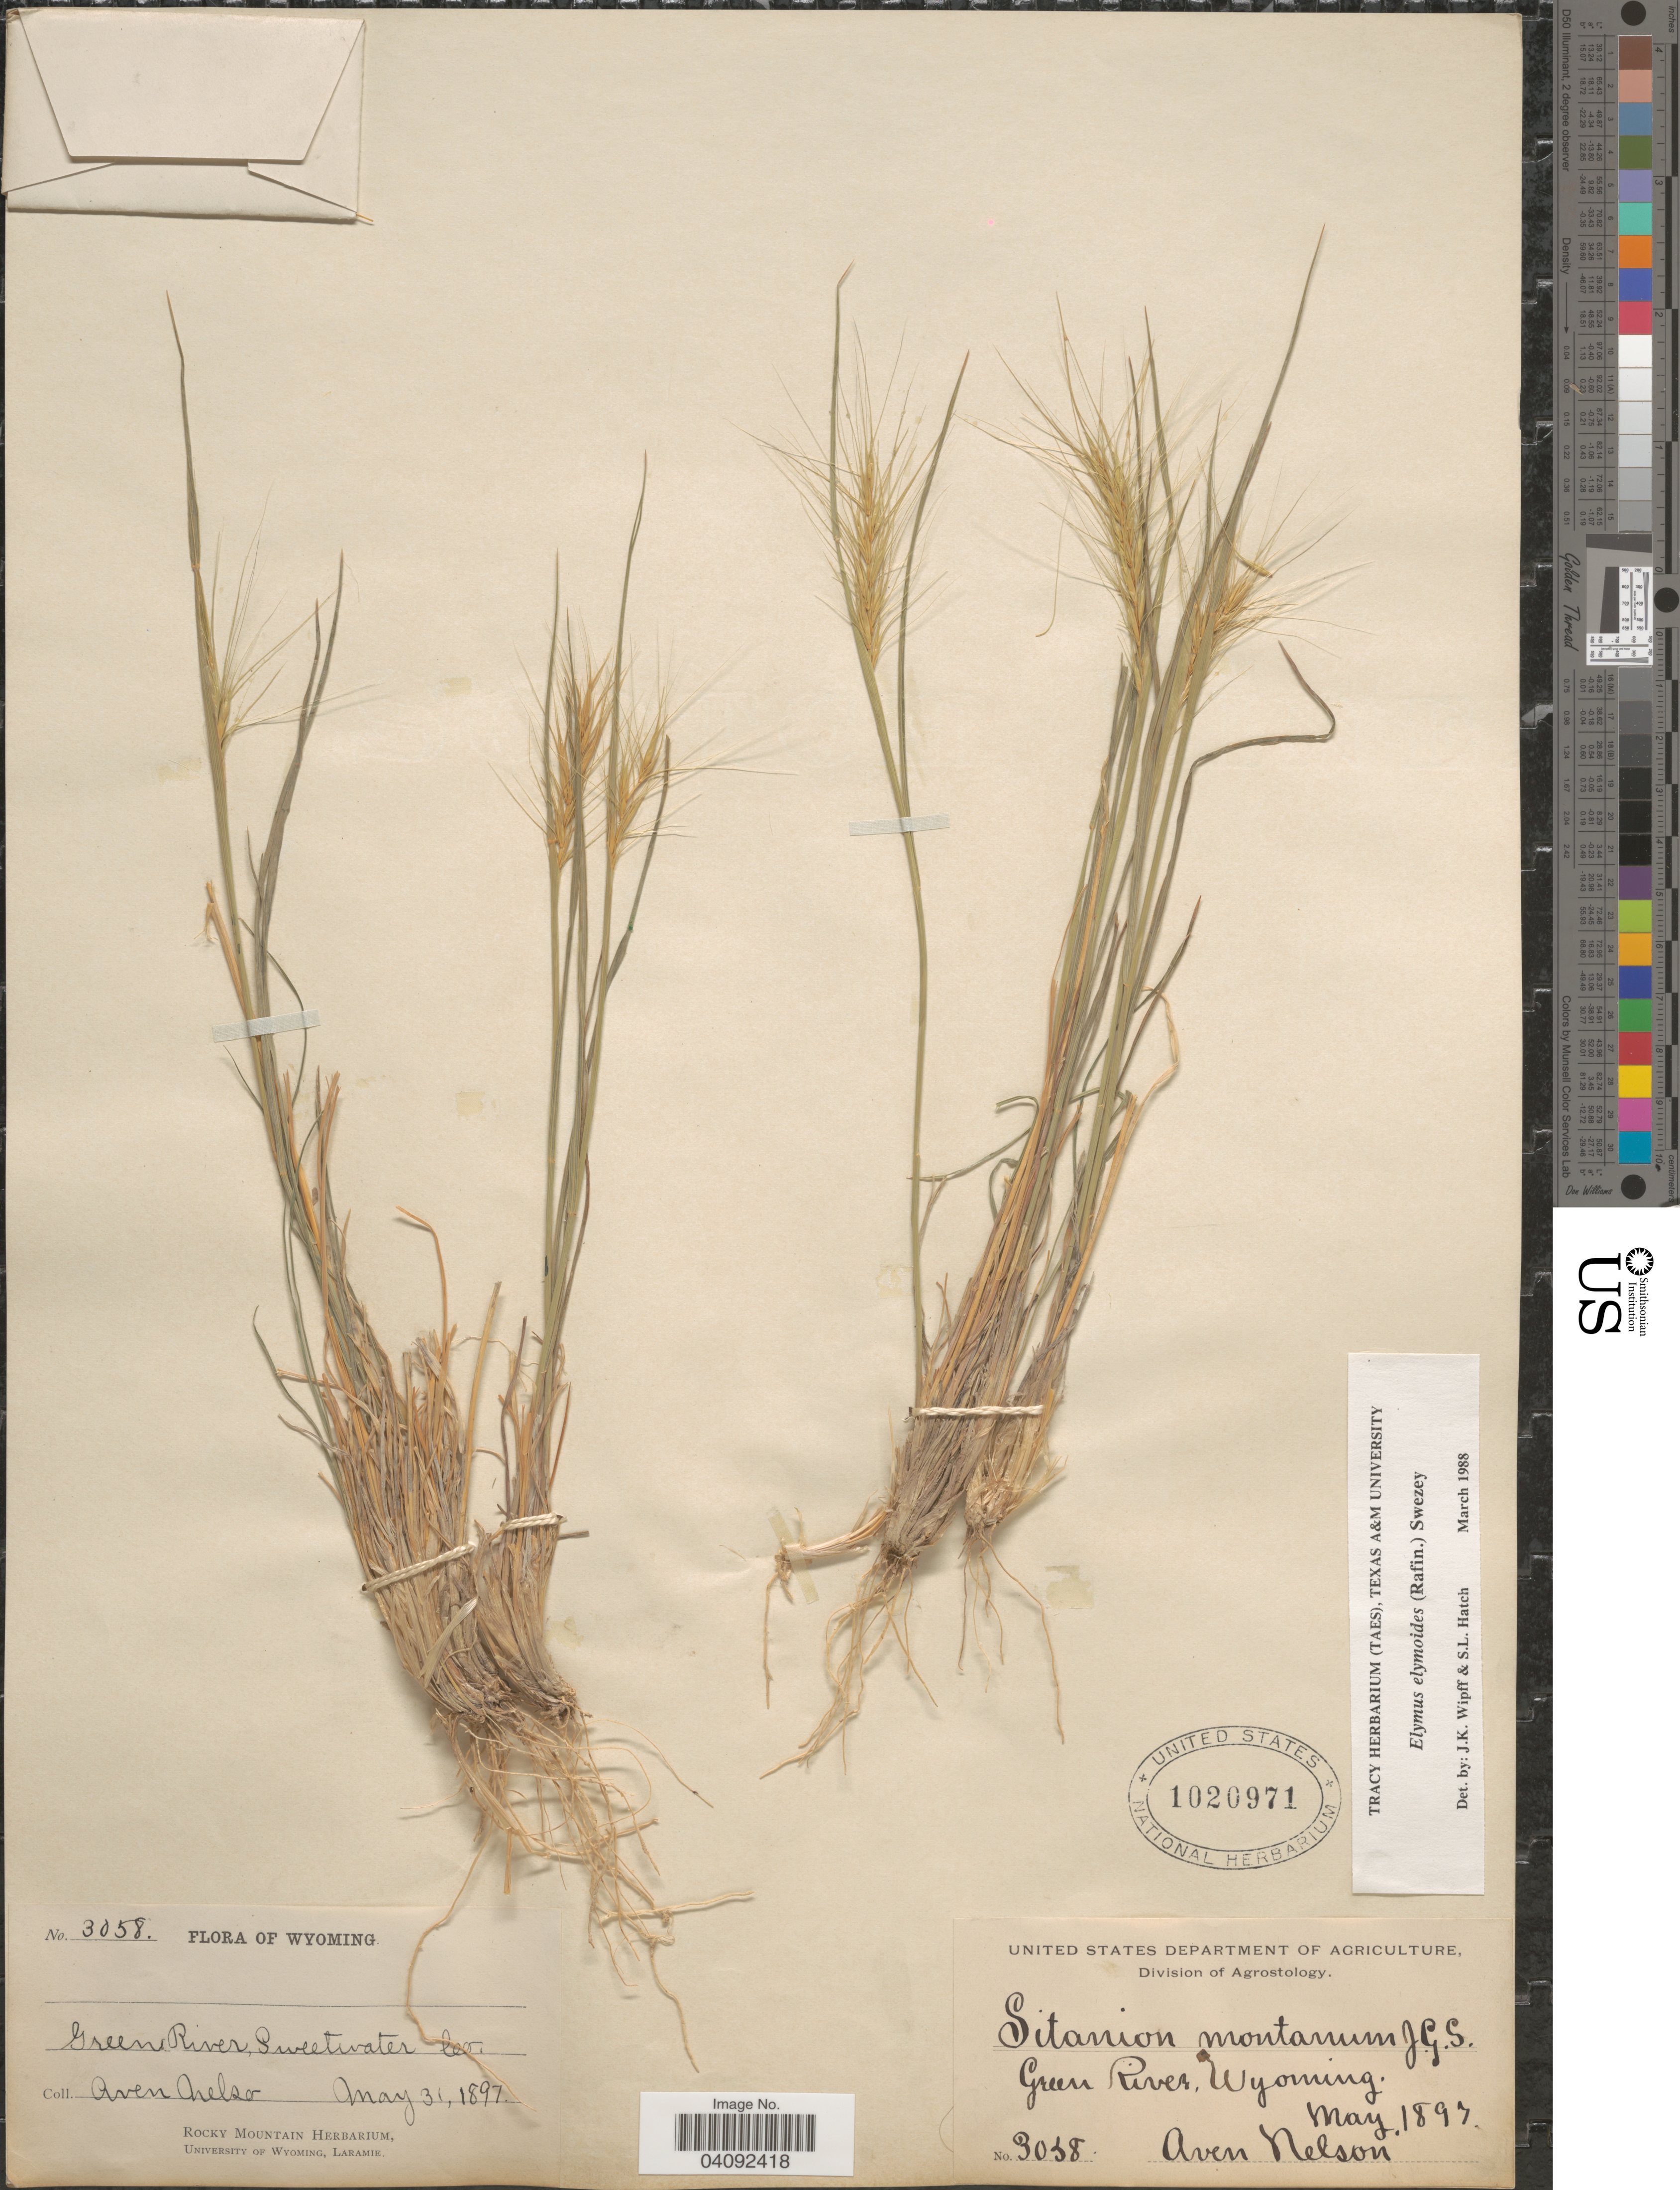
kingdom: Plantae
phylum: Tracheophyta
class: Liliopsida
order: Poales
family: Poaceae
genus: Elymus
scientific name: Elymus elymoides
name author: (Raf.) Swezey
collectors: A. Nelson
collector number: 3058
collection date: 1897-05-31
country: United States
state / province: Wyoming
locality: Green River, Sweetwater Co.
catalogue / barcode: US 1020971